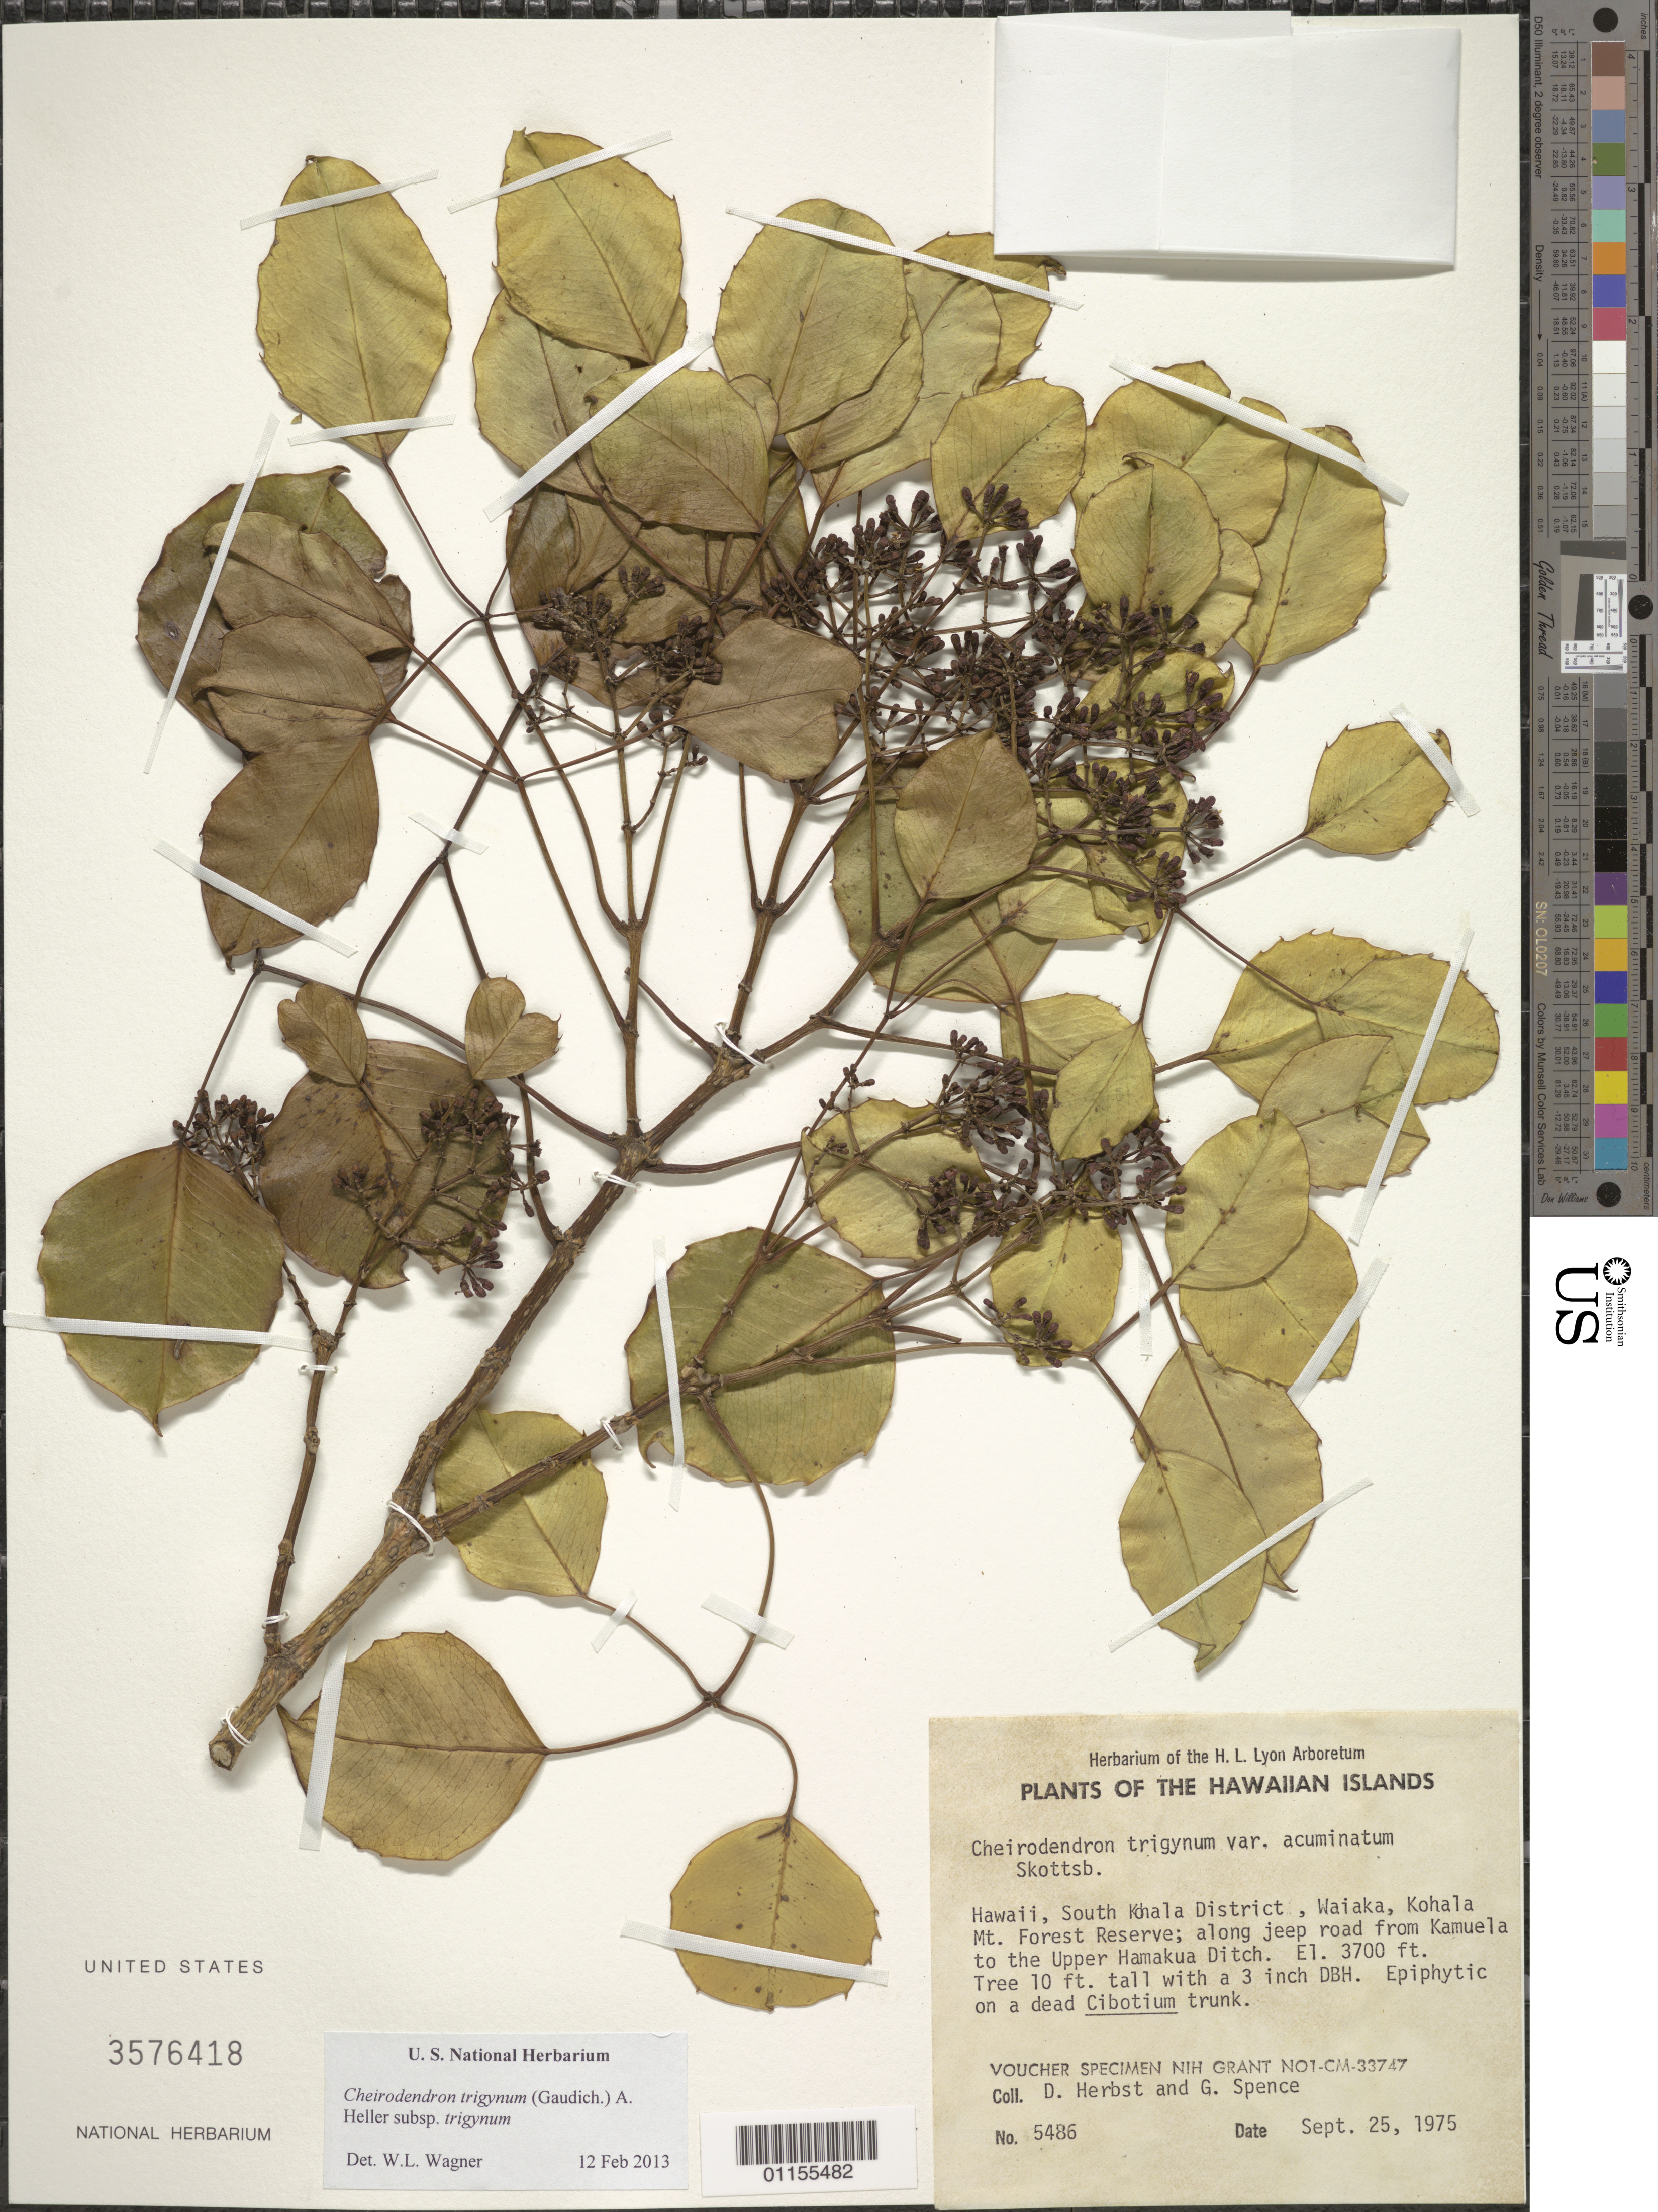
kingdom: Plantae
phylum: Tracheophyta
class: Magnoliopsida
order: Apiales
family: Araliaceae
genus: Cheirodendron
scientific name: Cheirodendron trigynum subsp. trigynum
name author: (Gaudich.) A. Heller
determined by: Wagner, W. L., (BOT), Smithsonian Institution - National Museum of Natural History (UNITED STATES)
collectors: D. R. Herbst & G. Spence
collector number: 5486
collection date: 1975-09-25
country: United States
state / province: Hawaii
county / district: Hawaii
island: Hawaii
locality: South Kohala District, Waiaka, Kohala Mt. Forest Reserve, along jeep road from Kamuela to Upper Hamakua Ditch.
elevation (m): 1128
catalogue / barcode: US 3576418